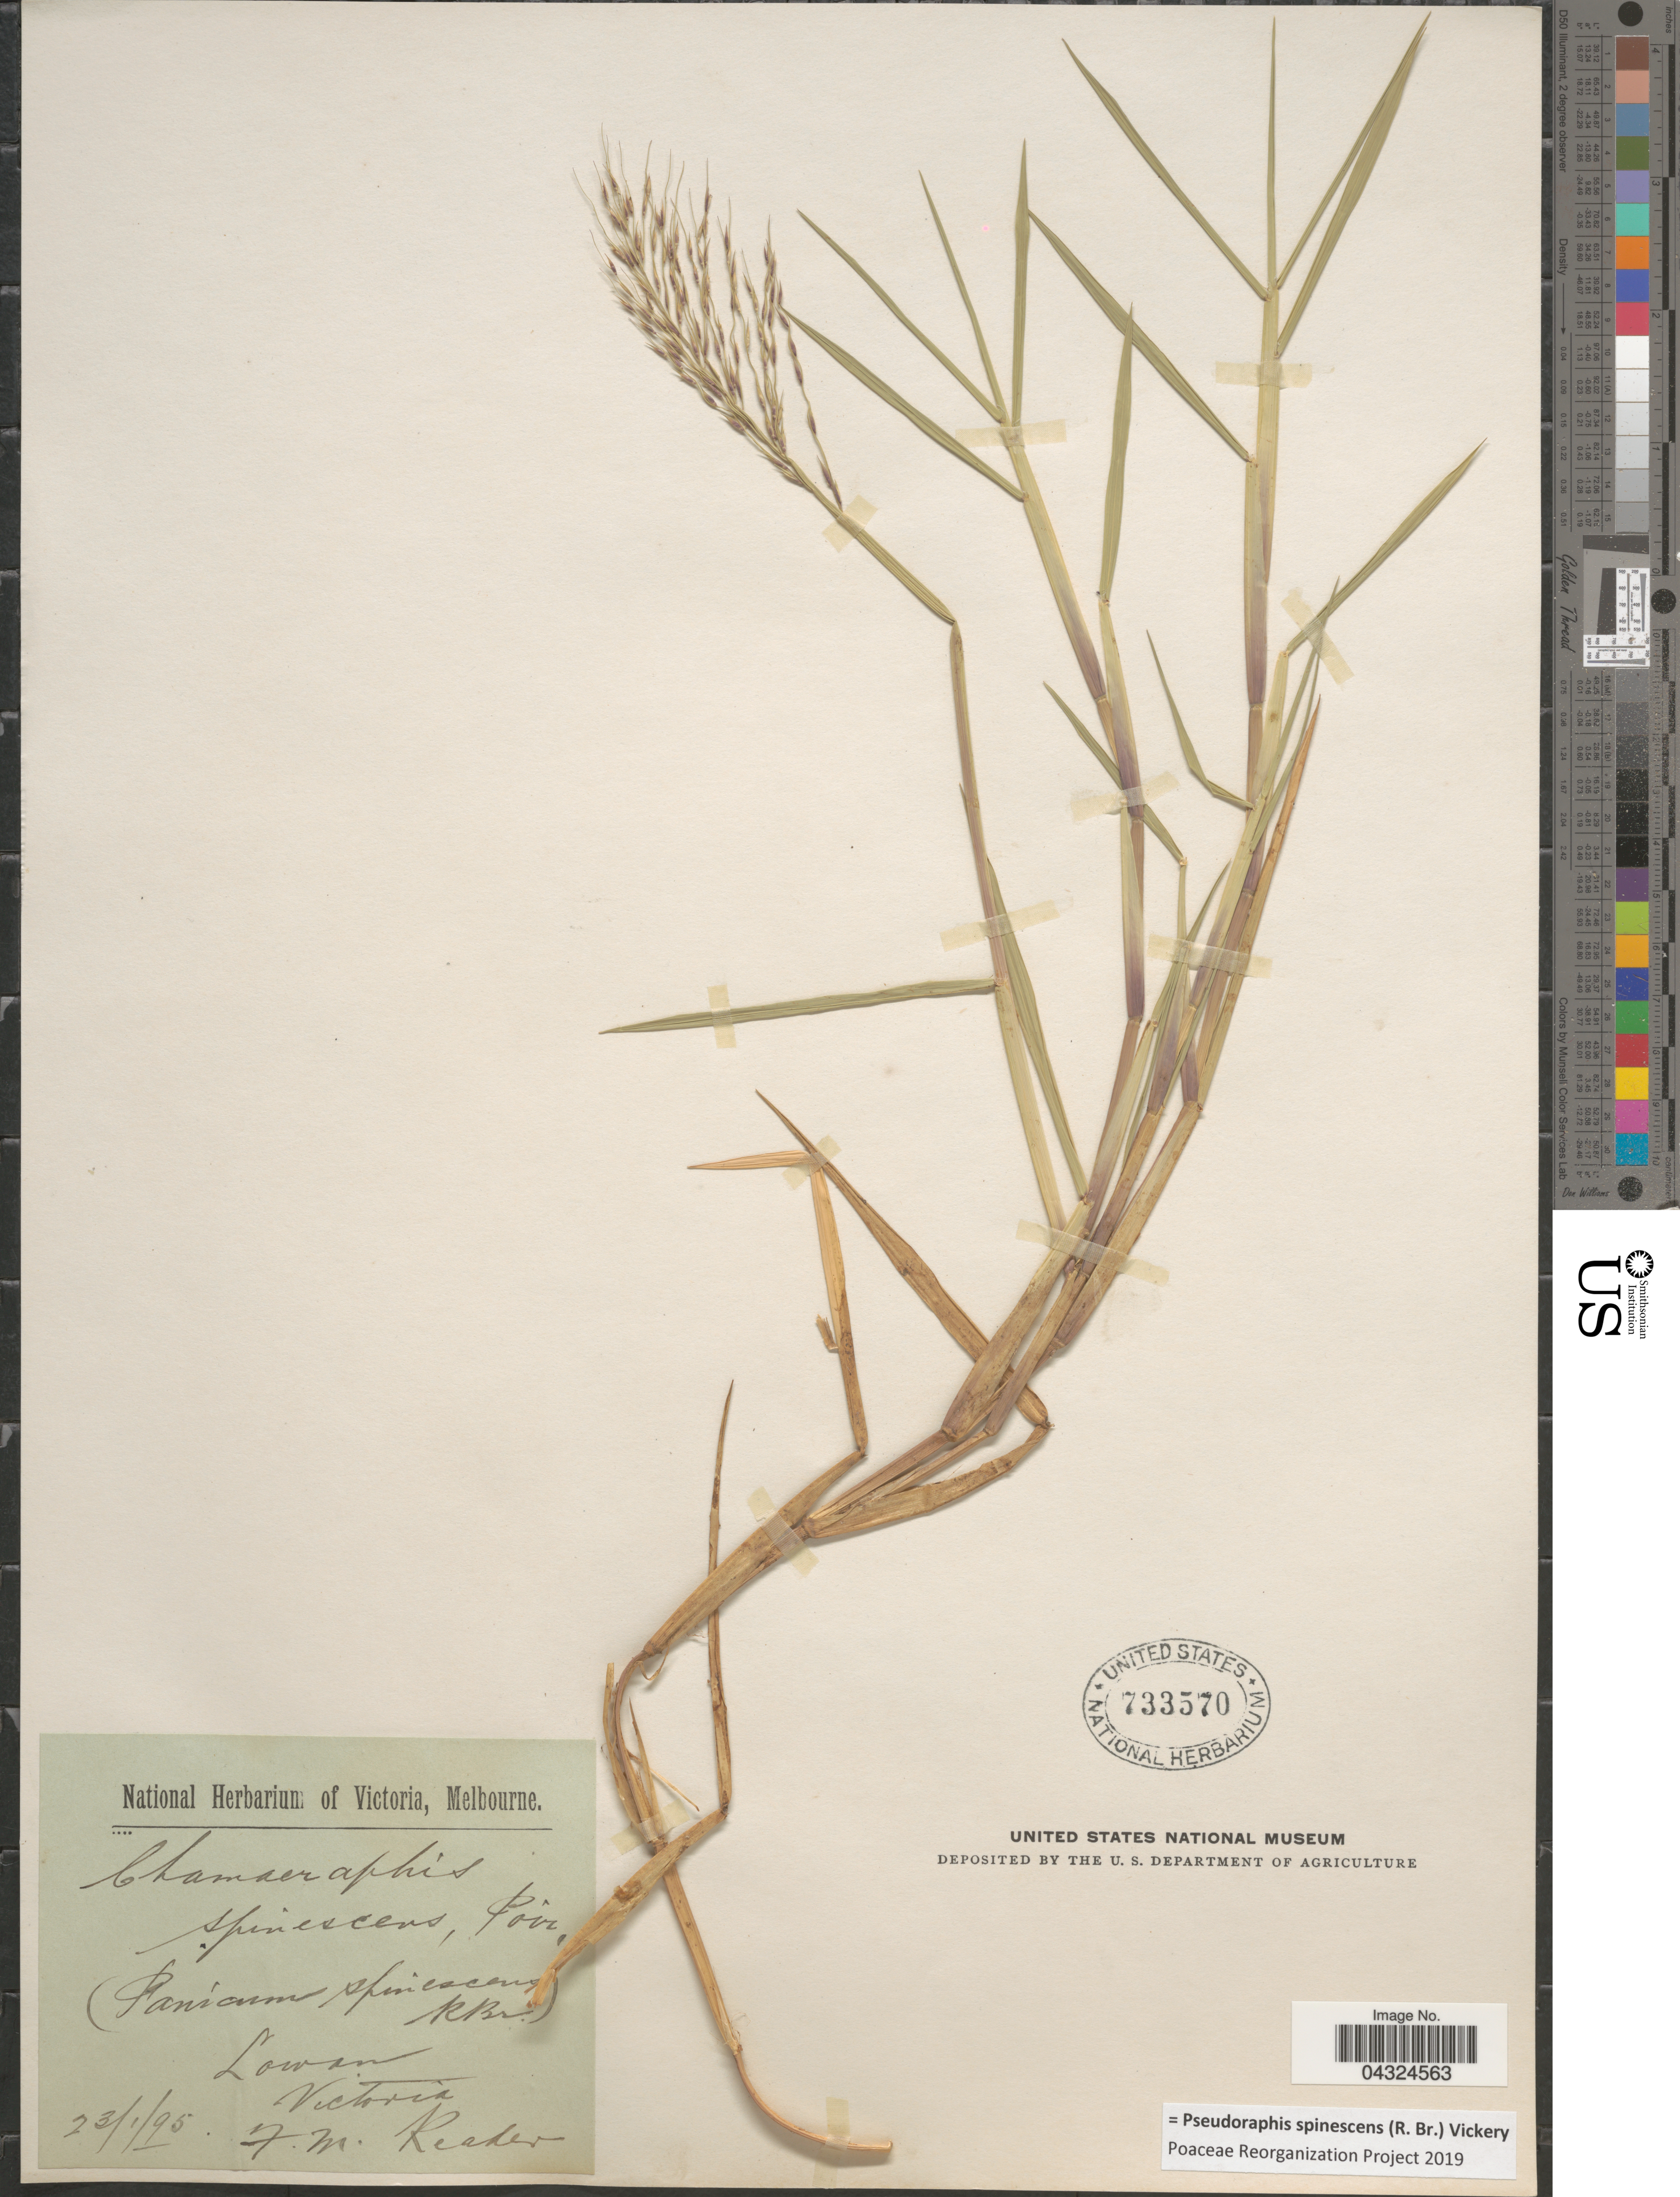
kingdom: Plantae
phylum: Tracheophyta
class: Liliopsida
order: Poales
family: Poaceae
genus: Pseudoraphis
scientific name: Pseudoraphis spinescens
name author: (R. Br.) Vickery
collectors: F. Reader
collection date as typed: Transcribed d/m/y: 23/1/95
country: Australia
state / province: Victoria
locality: Lowan. Victoria.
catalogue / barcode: US 733570